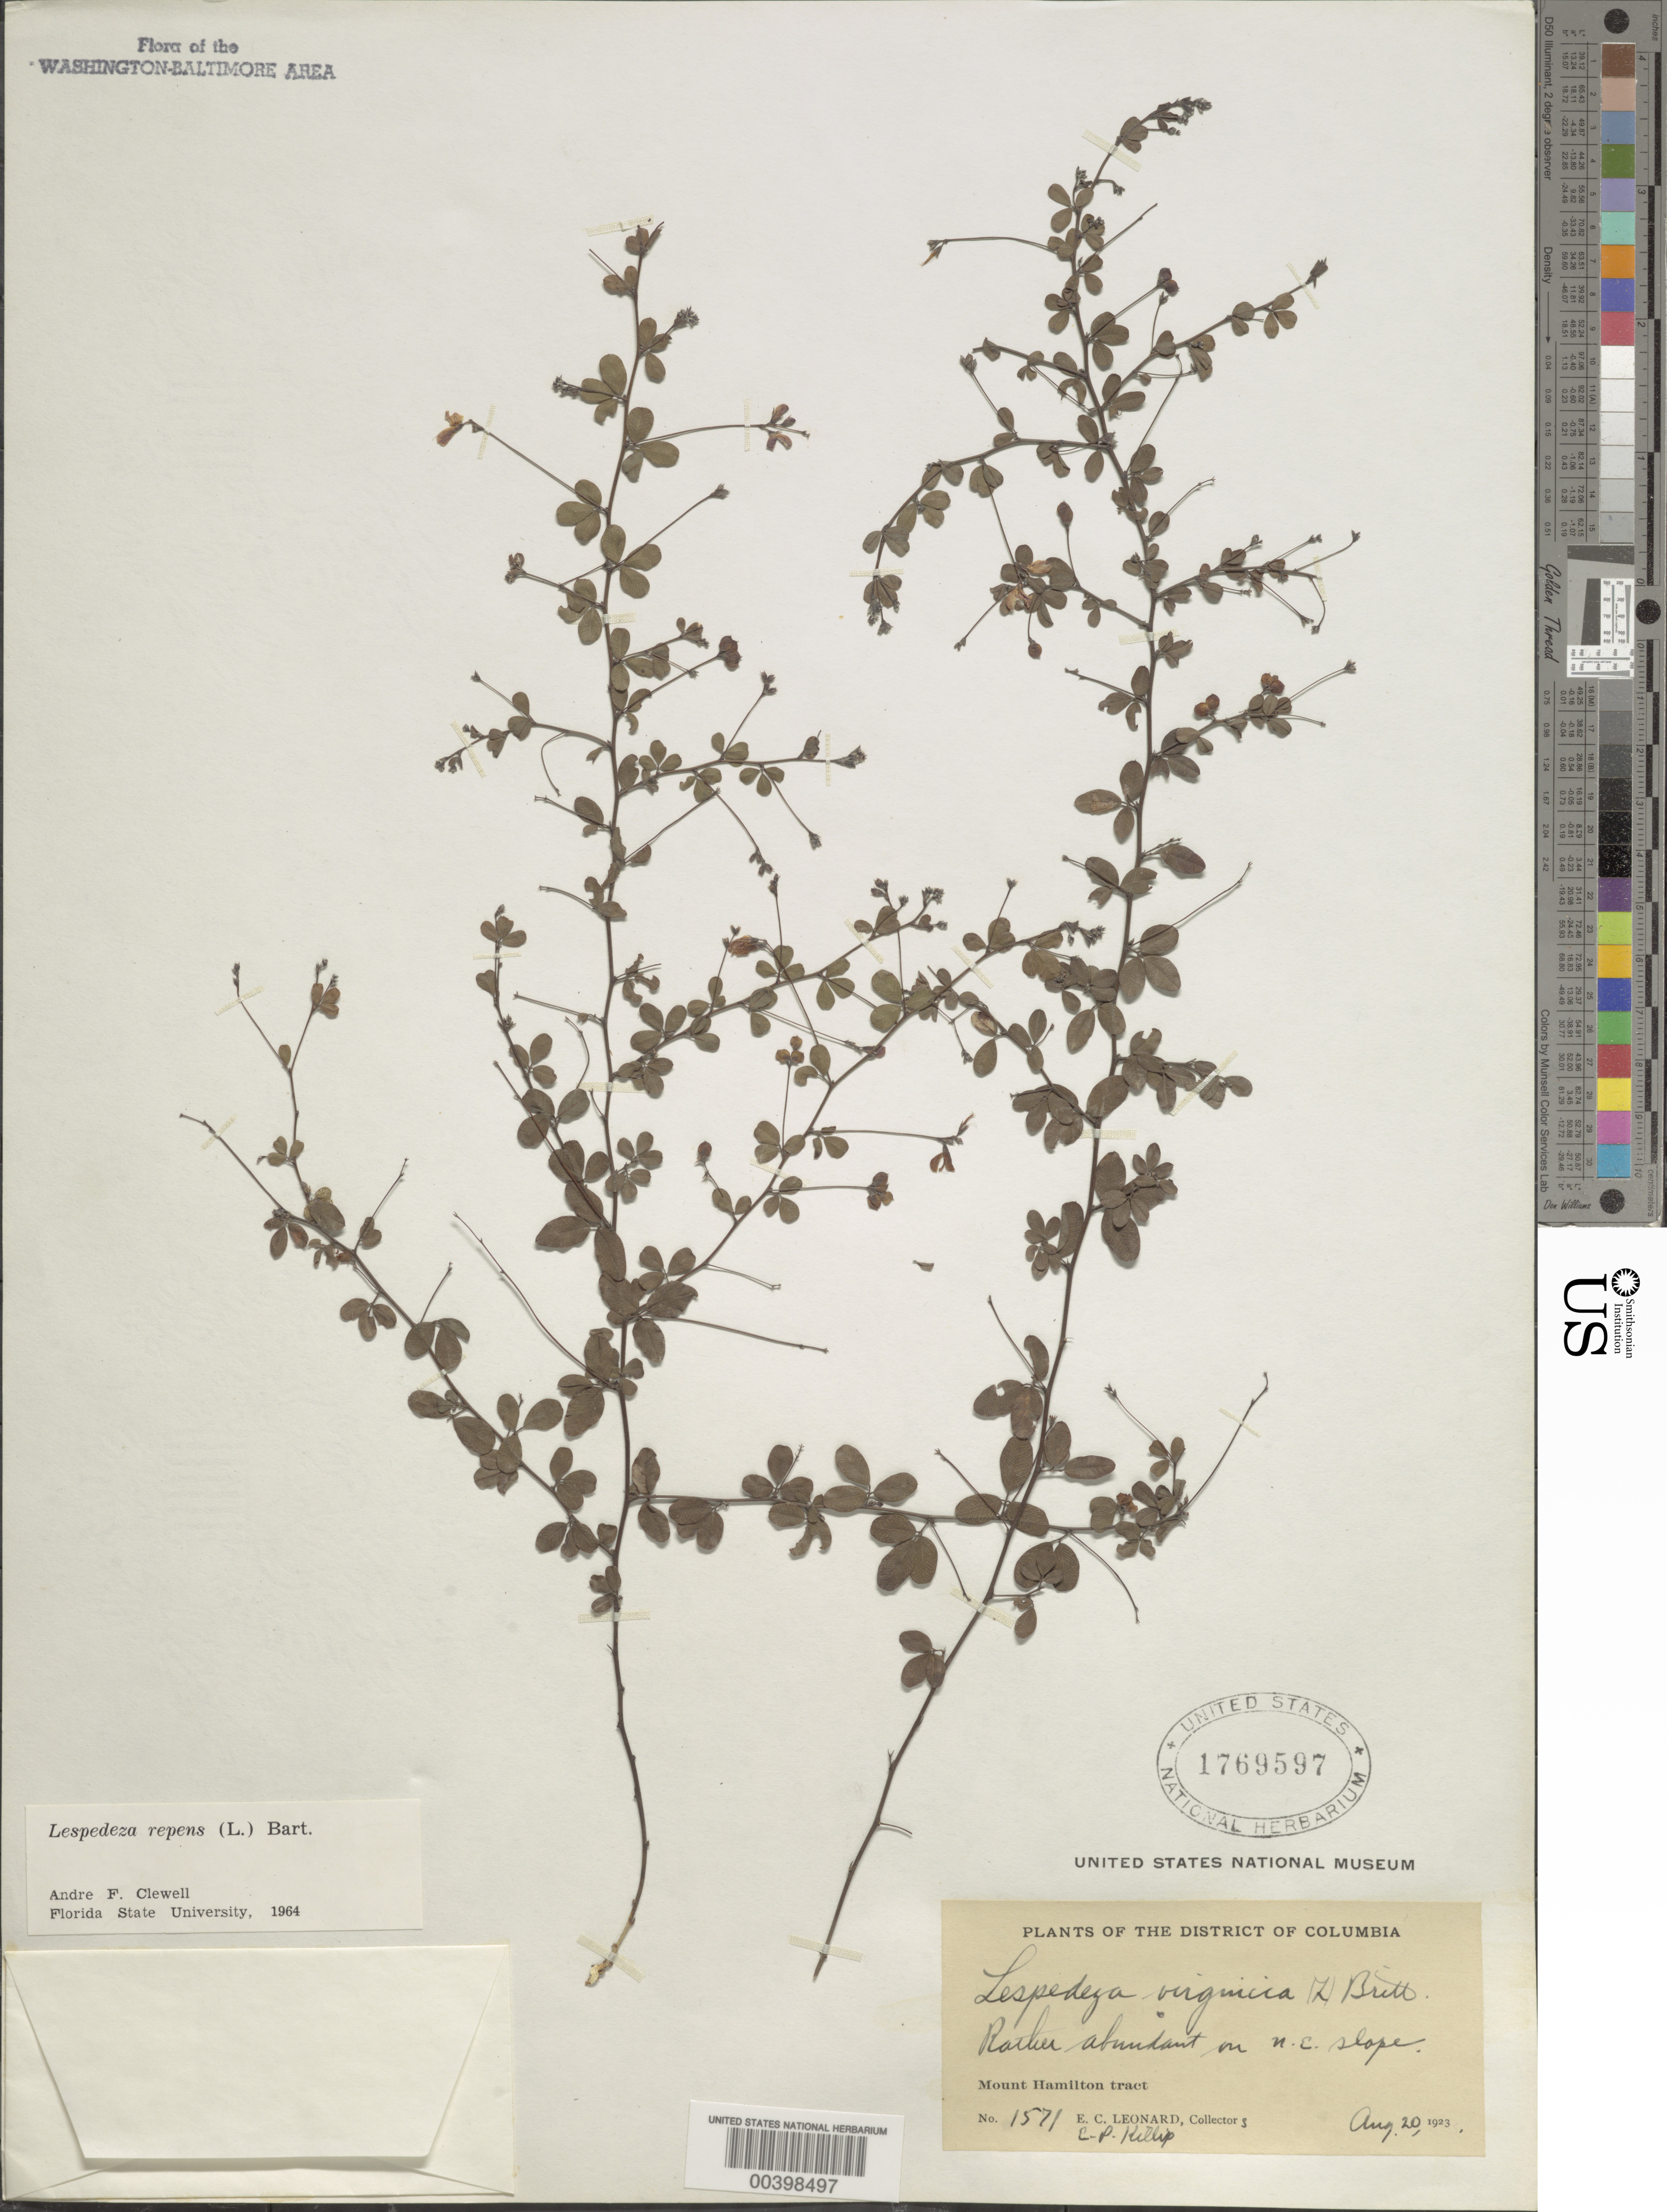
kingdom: Plantae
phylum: Tracheophyta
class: Magnoliopsida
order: Fabales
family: Fabaceae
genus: Lespedeza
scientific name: Lespedeza repens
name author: (L.) W.P.C. Barton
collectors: E. C. Leonard & E. P. Killip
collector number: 1571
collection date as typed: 20 Aug 1923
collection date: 1923-08-20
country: United States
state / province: District of Columbia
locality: Mount Hamilton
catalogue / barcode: US 1769597